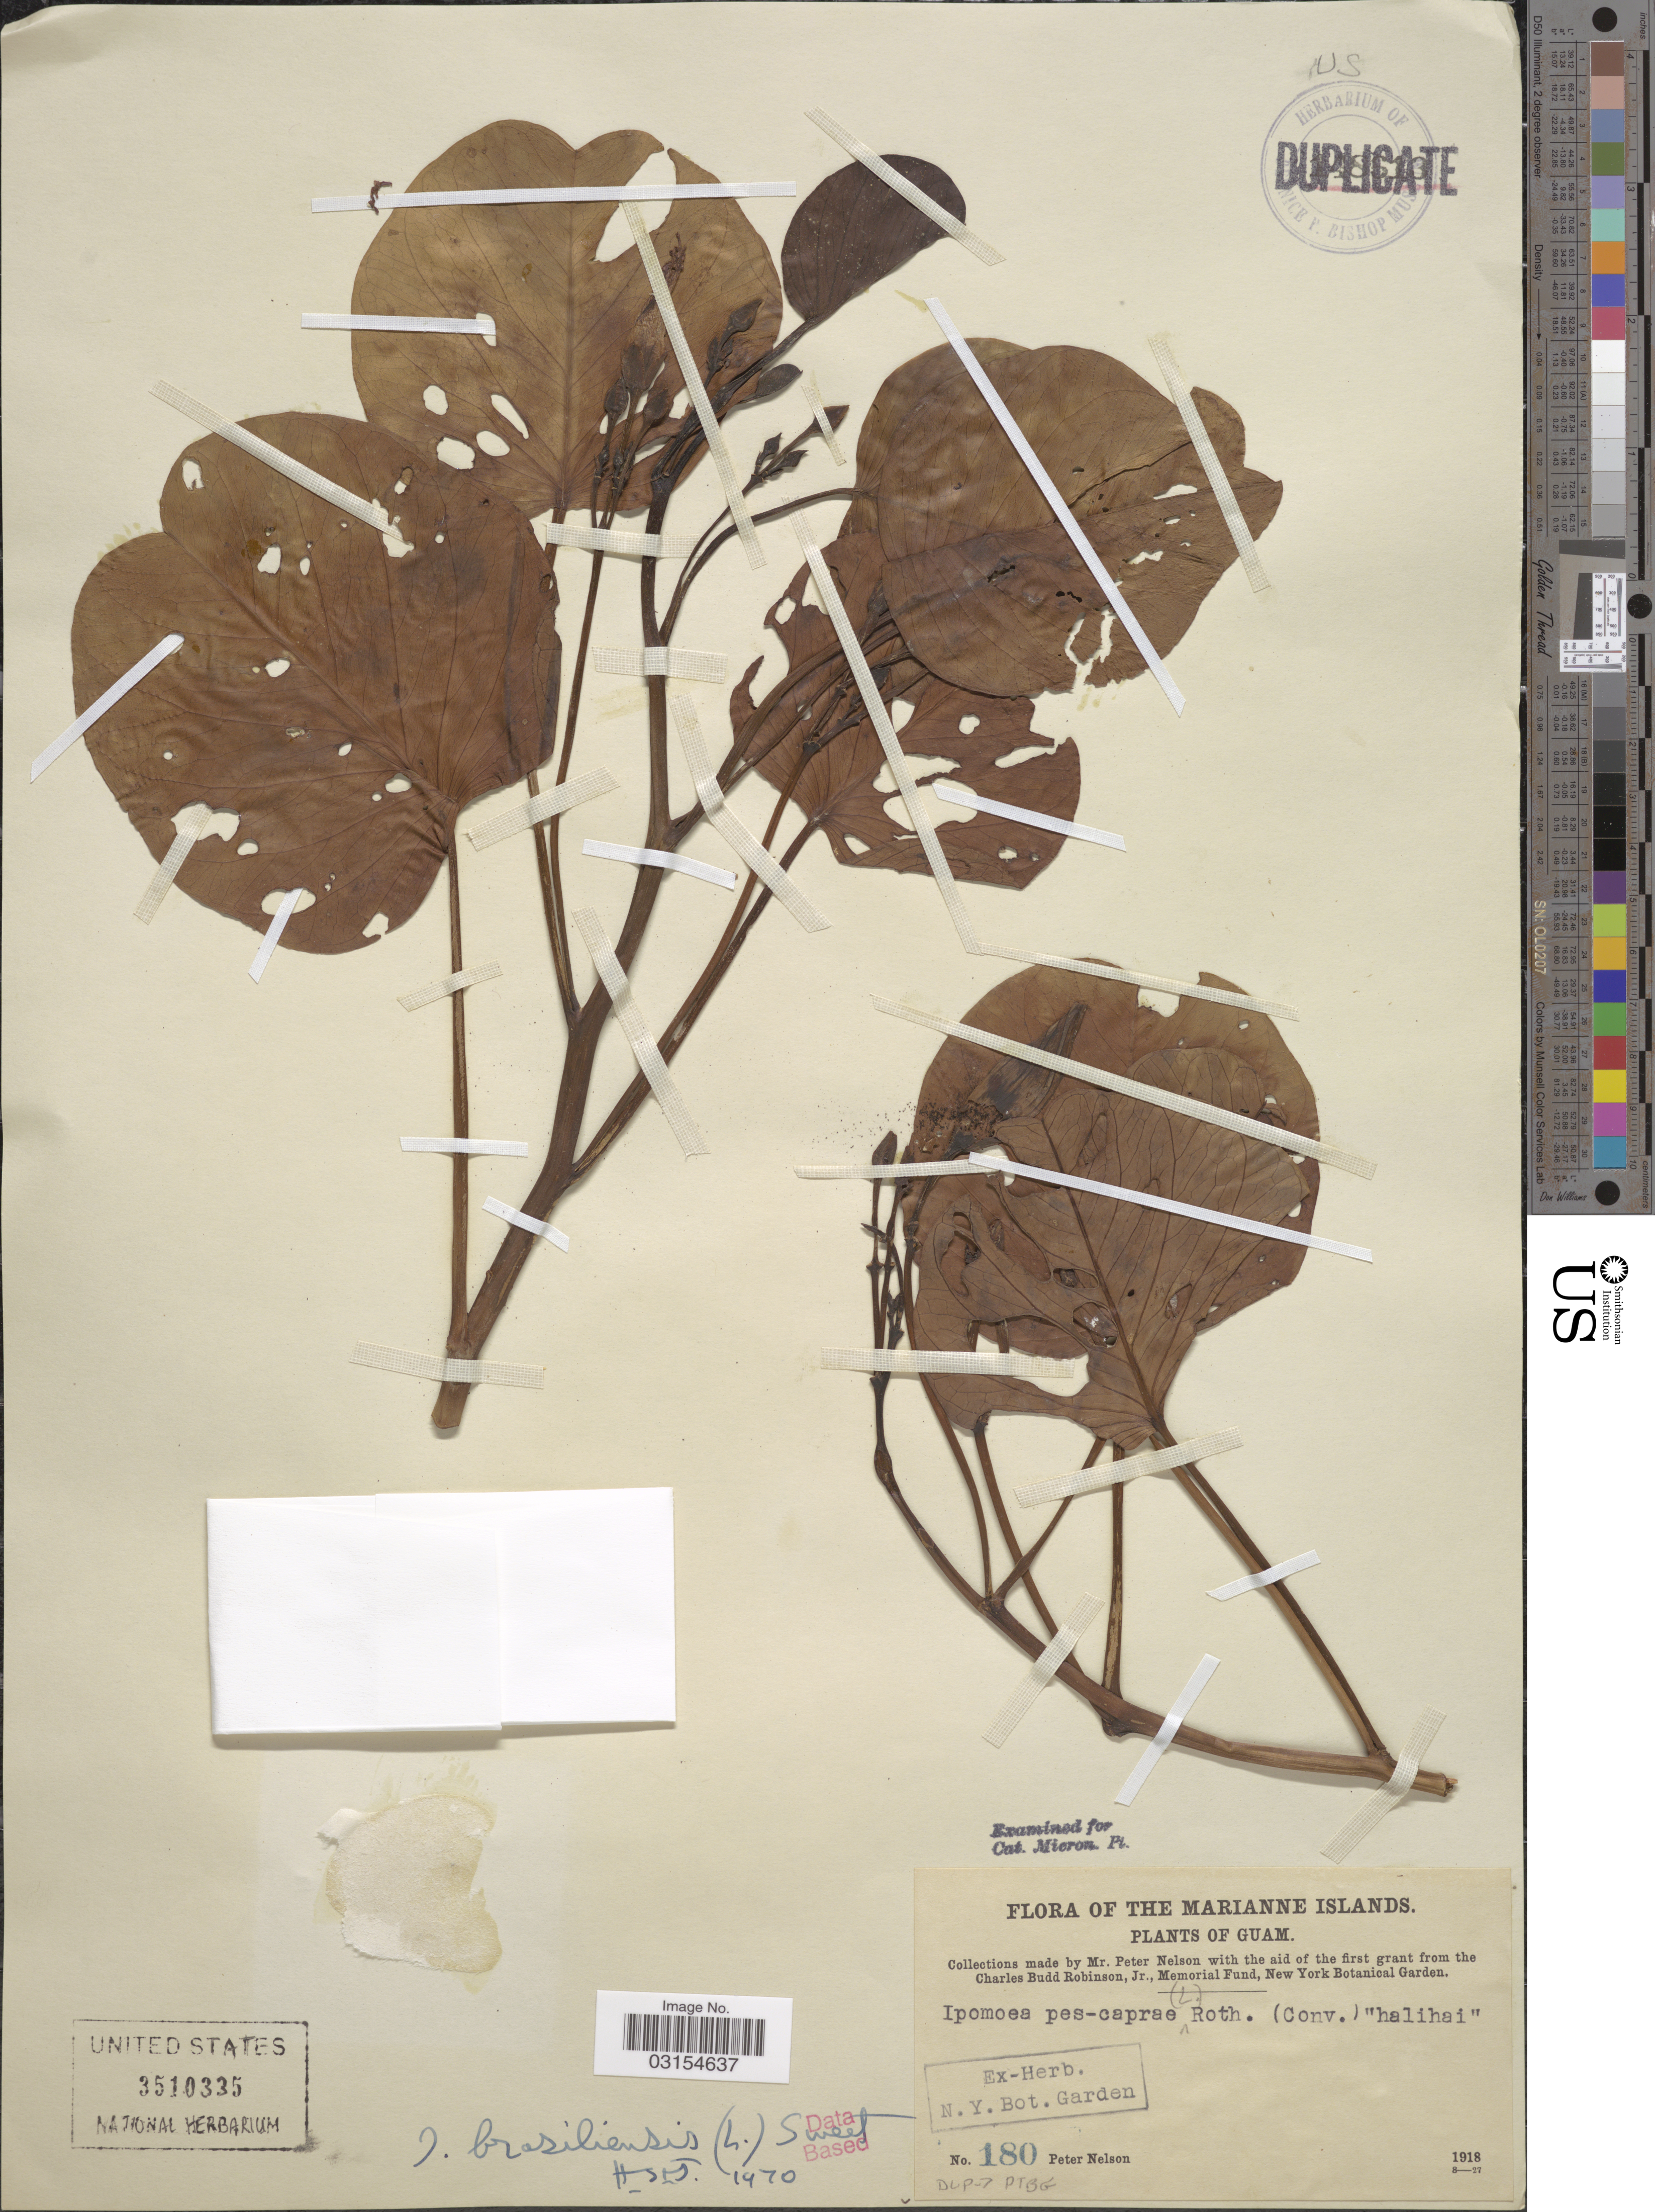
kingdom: Plantae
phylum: Tracheophyta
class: Magnoliopsida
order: Solanales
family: Convolvulaceae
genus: Ipomoea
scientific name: Ipomoea pes-caprae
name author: (L.) R. Br.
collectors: P. Nelson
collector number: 180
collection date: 1918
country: Guam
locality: Marianne Islands.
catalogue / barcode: US 3510335